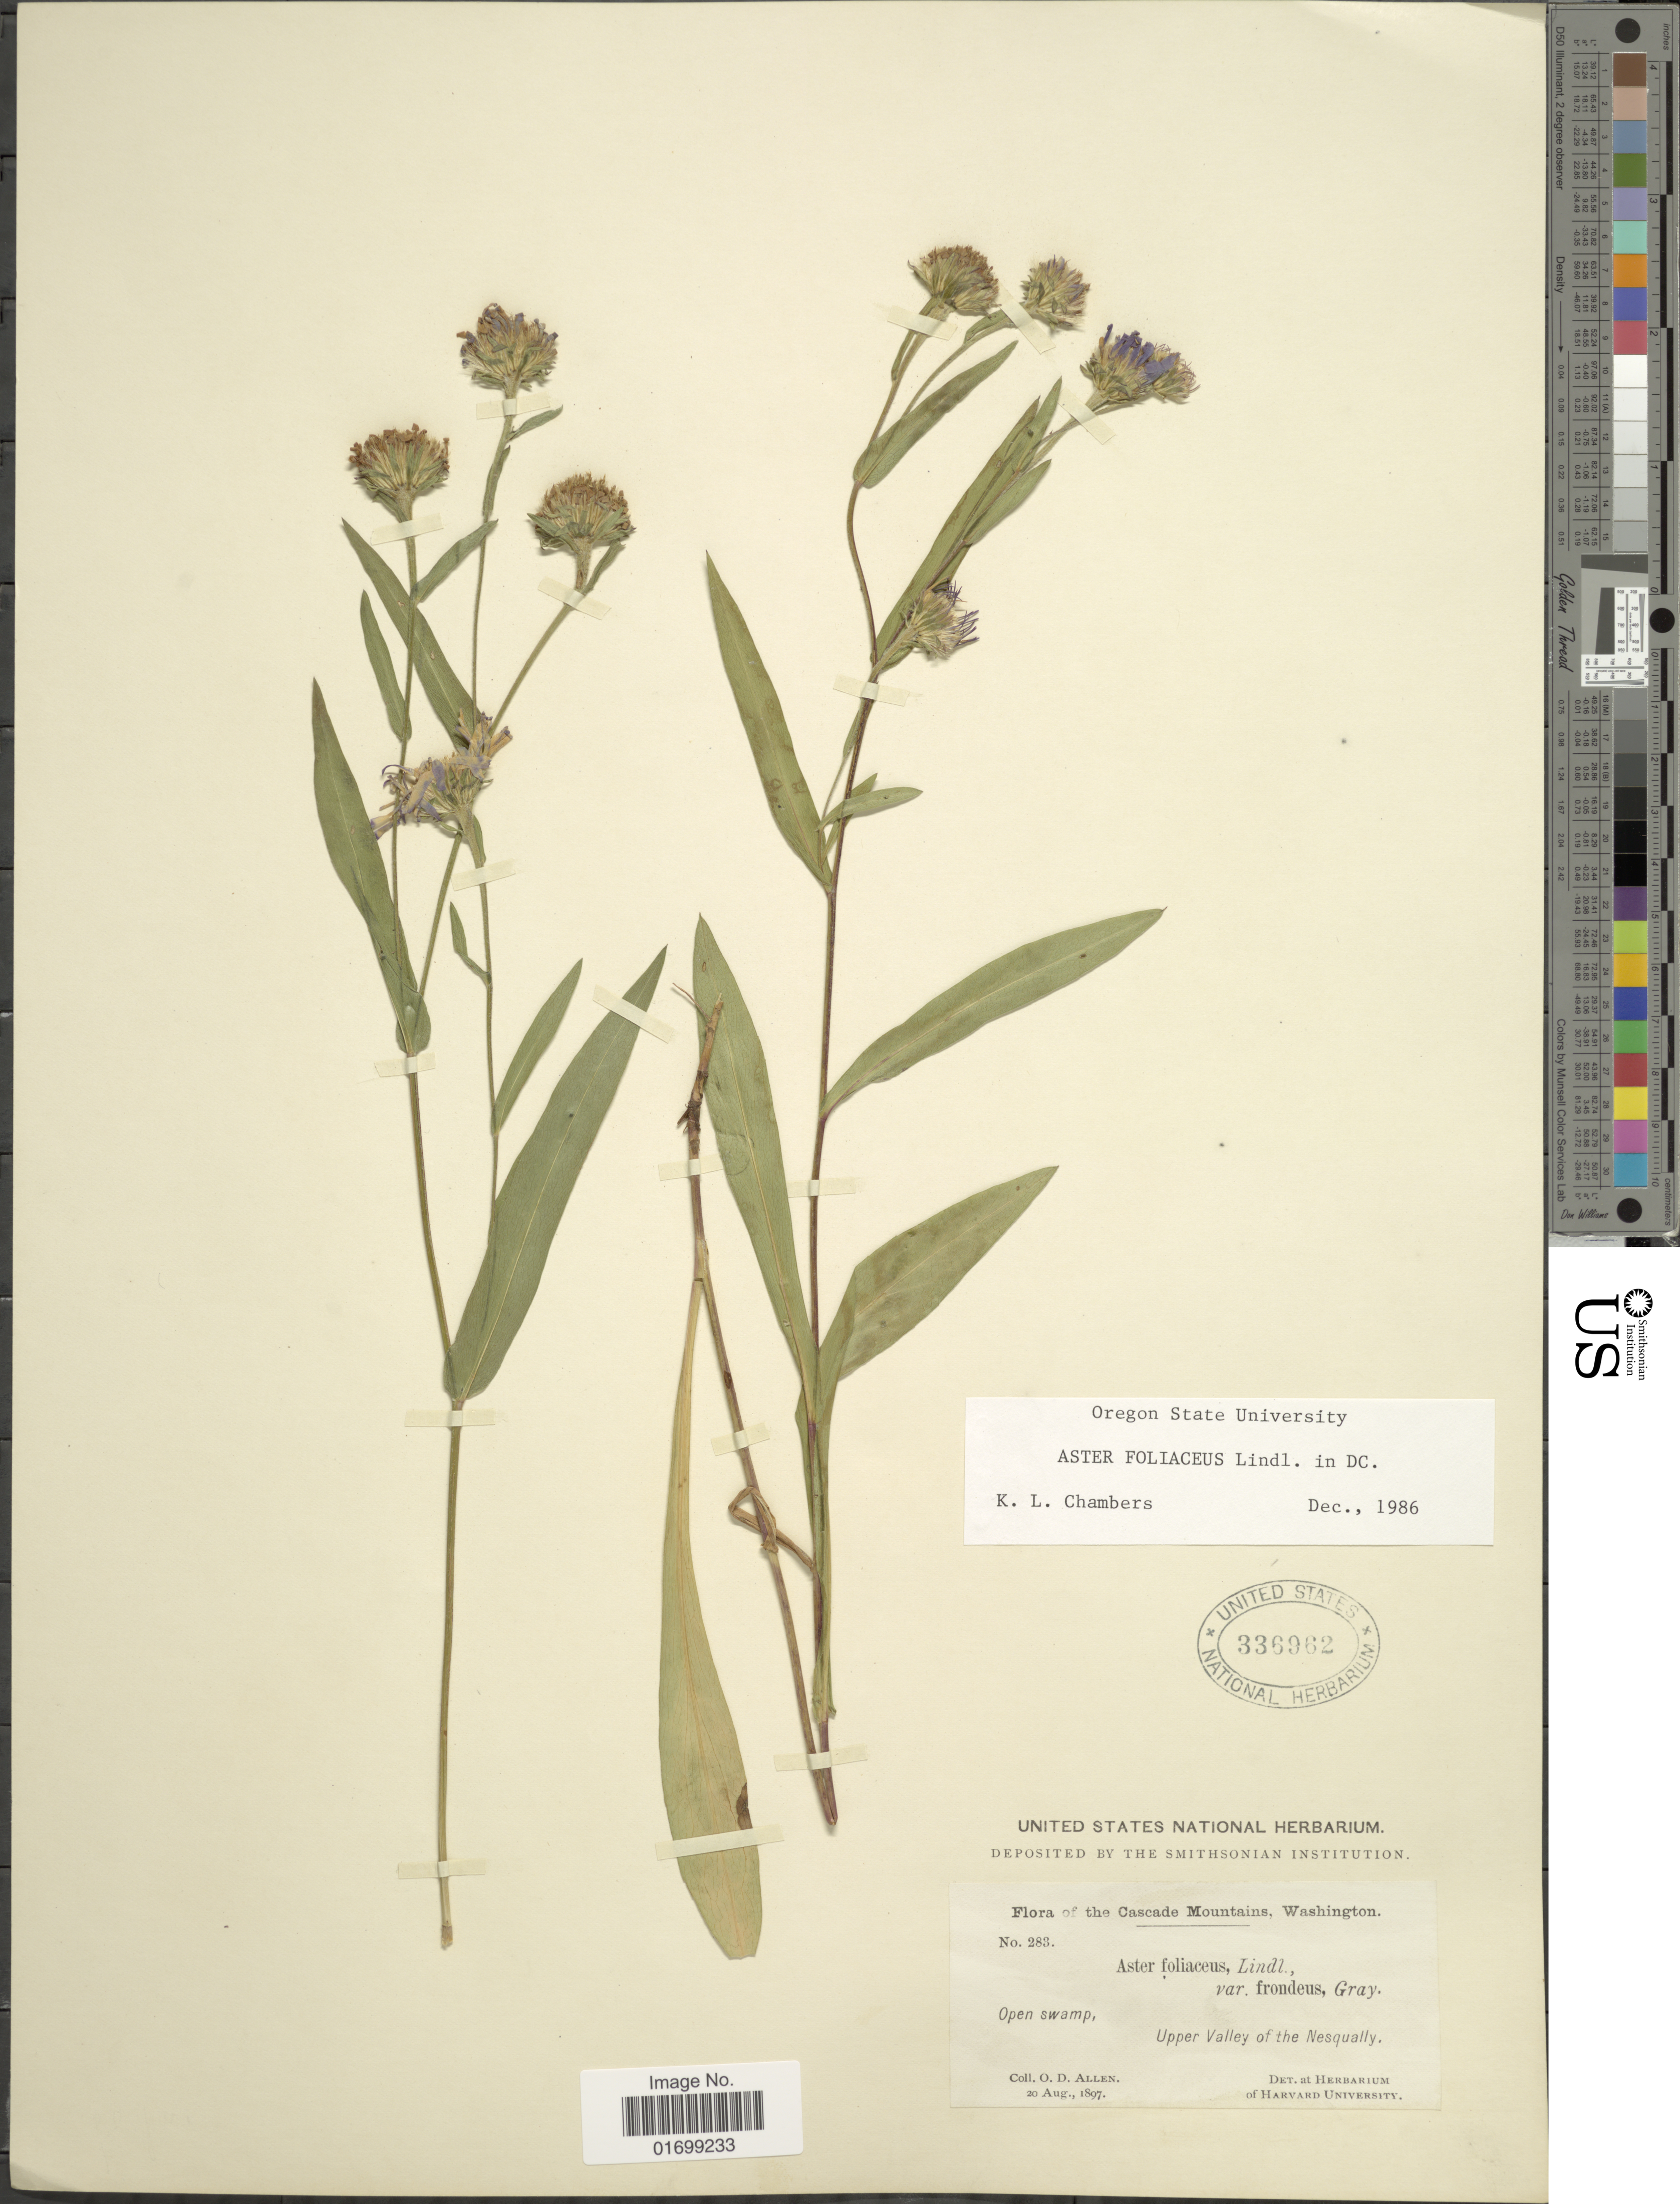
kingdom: Plantae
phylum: Tracheophyta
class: Magnoliopsida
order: Asterales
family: Asteraceae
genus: Symphyotrichum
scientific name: Symphyotrichum foliaceum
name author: (Lindl. ex DC.) G.L. Nesom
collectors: O. D. Allen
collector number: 283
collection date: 1897-08-20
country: United States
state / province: Washington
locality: Cascade Mountains, open swamp, upper Valley of the Nesqually.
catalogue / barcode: US 336962